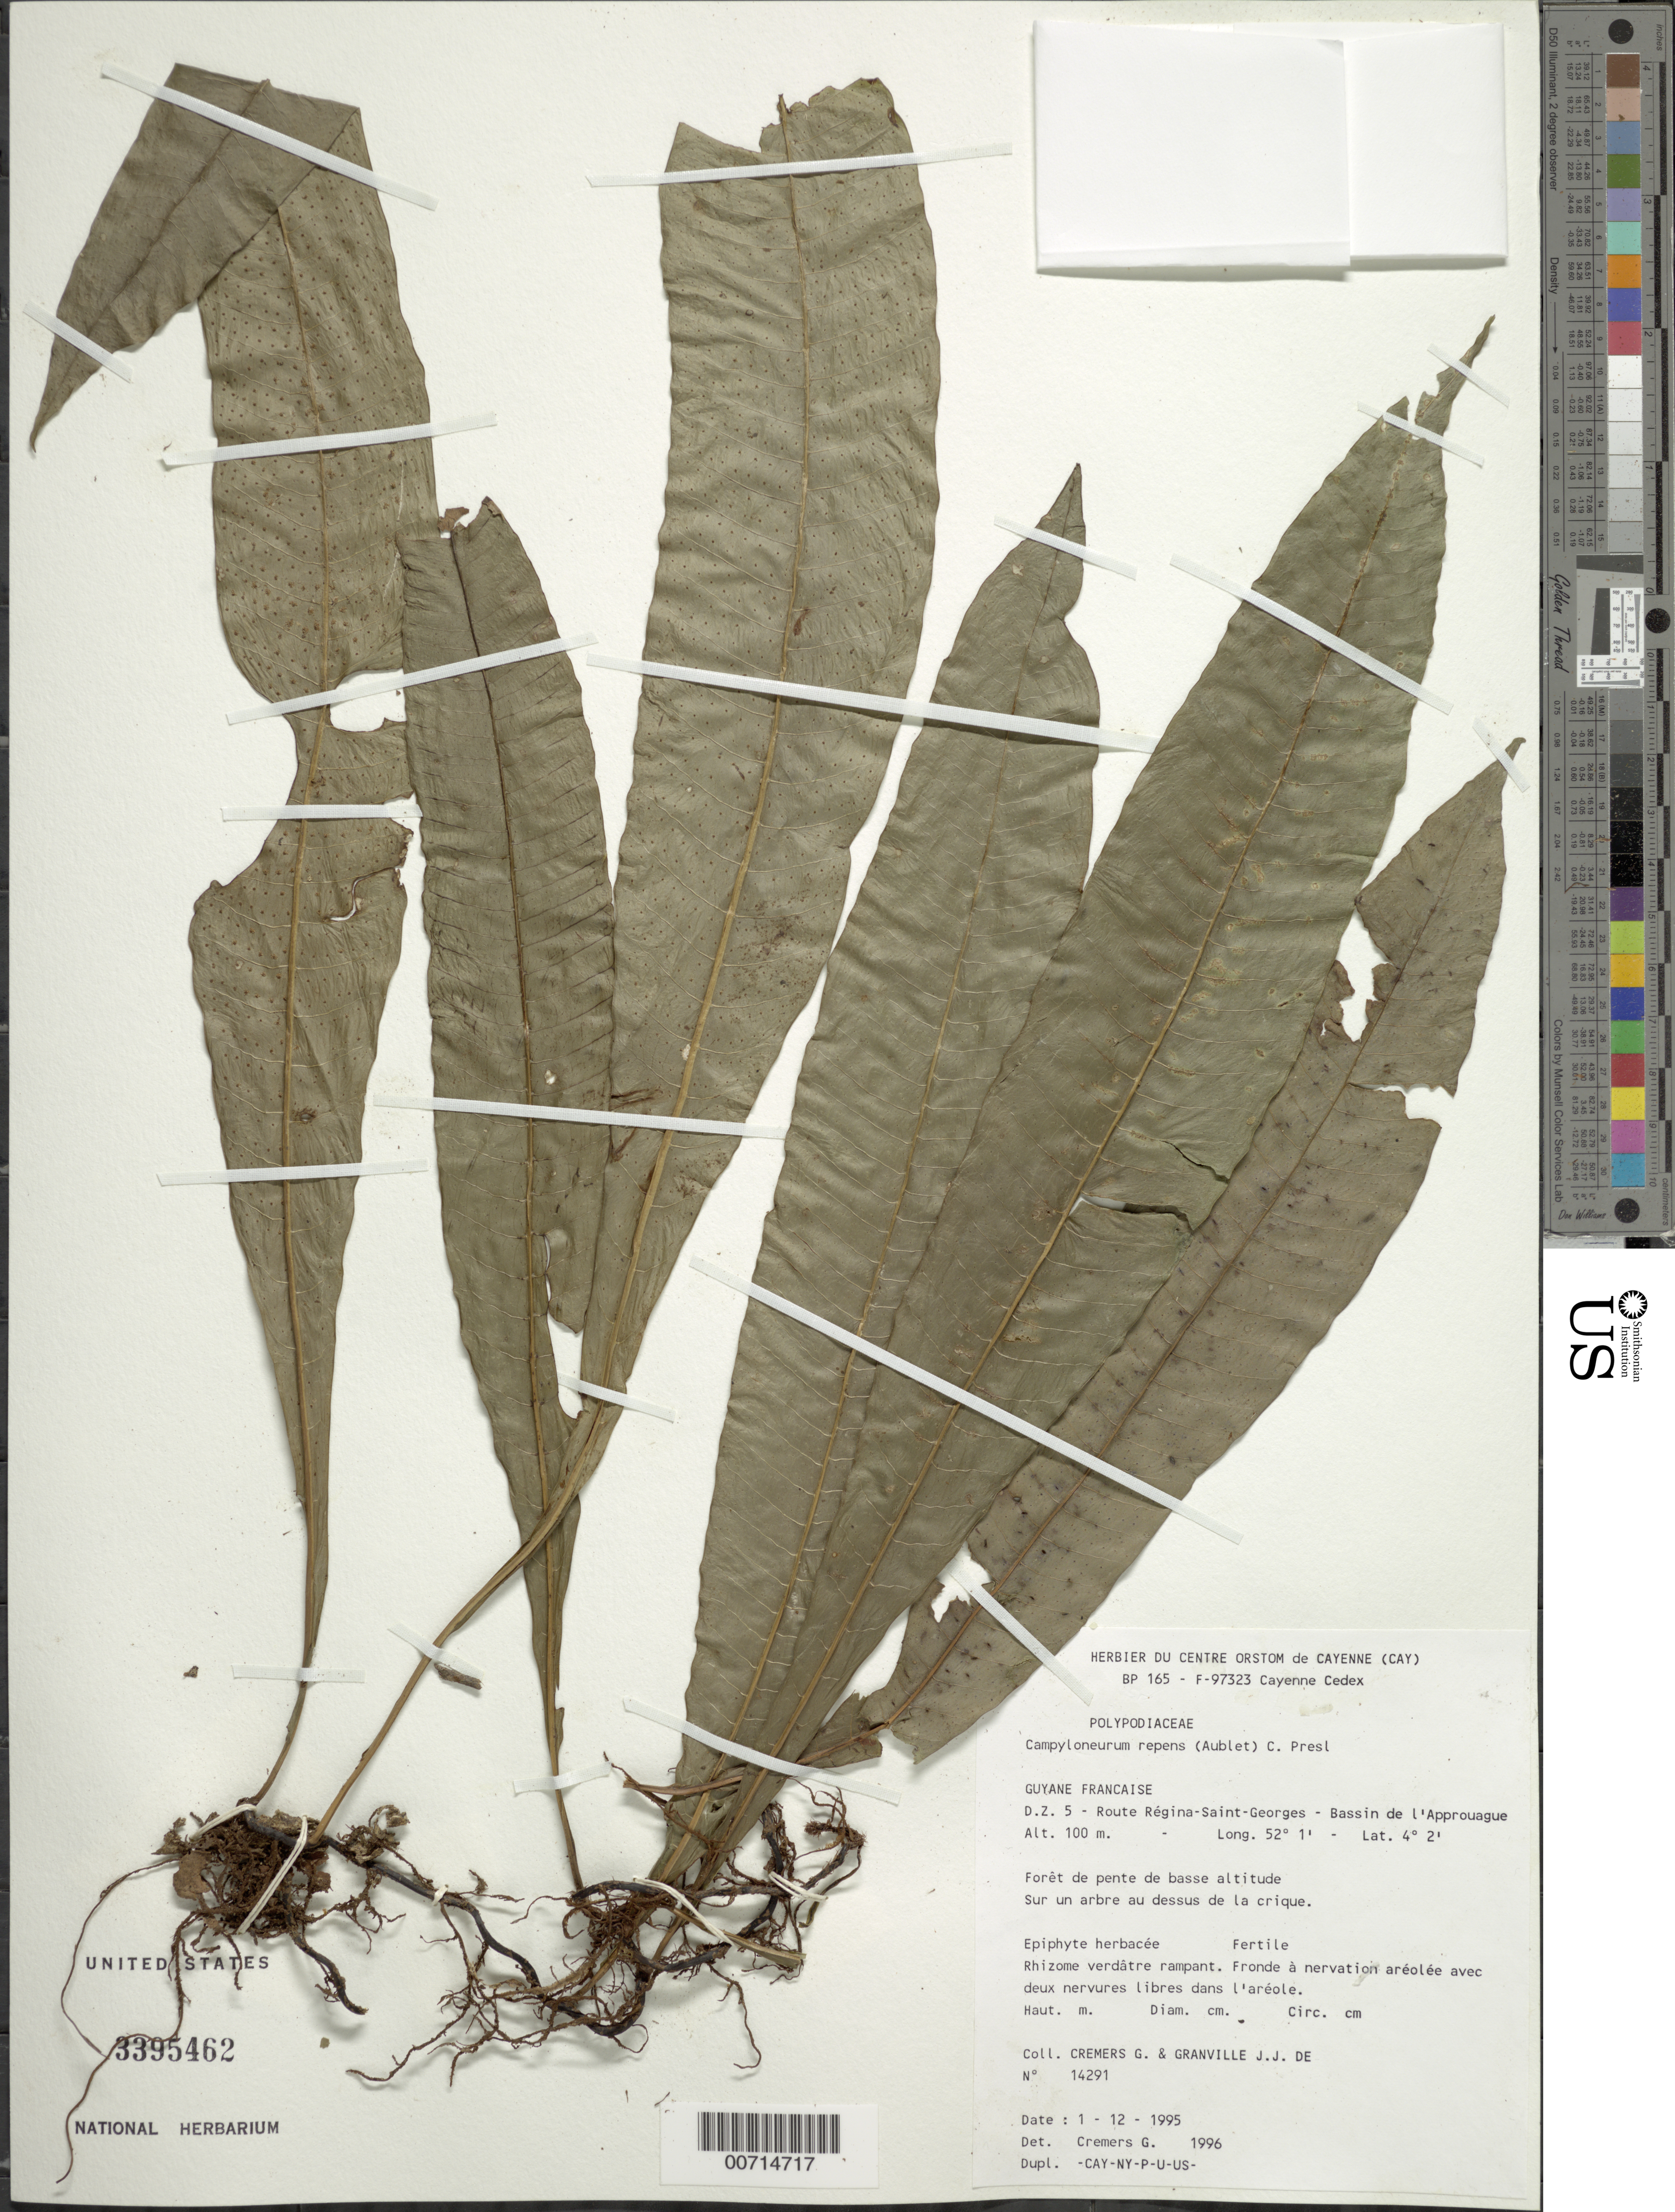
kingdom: Plantae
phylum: Tracheophyta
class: Polypodiopsida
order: Polypodiales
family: Polypodiaceae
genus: Campyloneurum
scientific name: Campyloneurum repens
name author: (Aubl.) C. Presl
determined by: Cremers, Georges A.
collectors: G. Cremers & J.-J. de Granville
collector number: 14291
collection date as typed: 1-Dec-95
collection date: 1995-12-01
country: French Guiana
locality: Route Regina-Saint-Georges, D.Z. 5, Bassin de l'Approuague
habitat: Low slope forest, on tree along creek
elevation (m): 100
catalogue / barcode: US 3395462